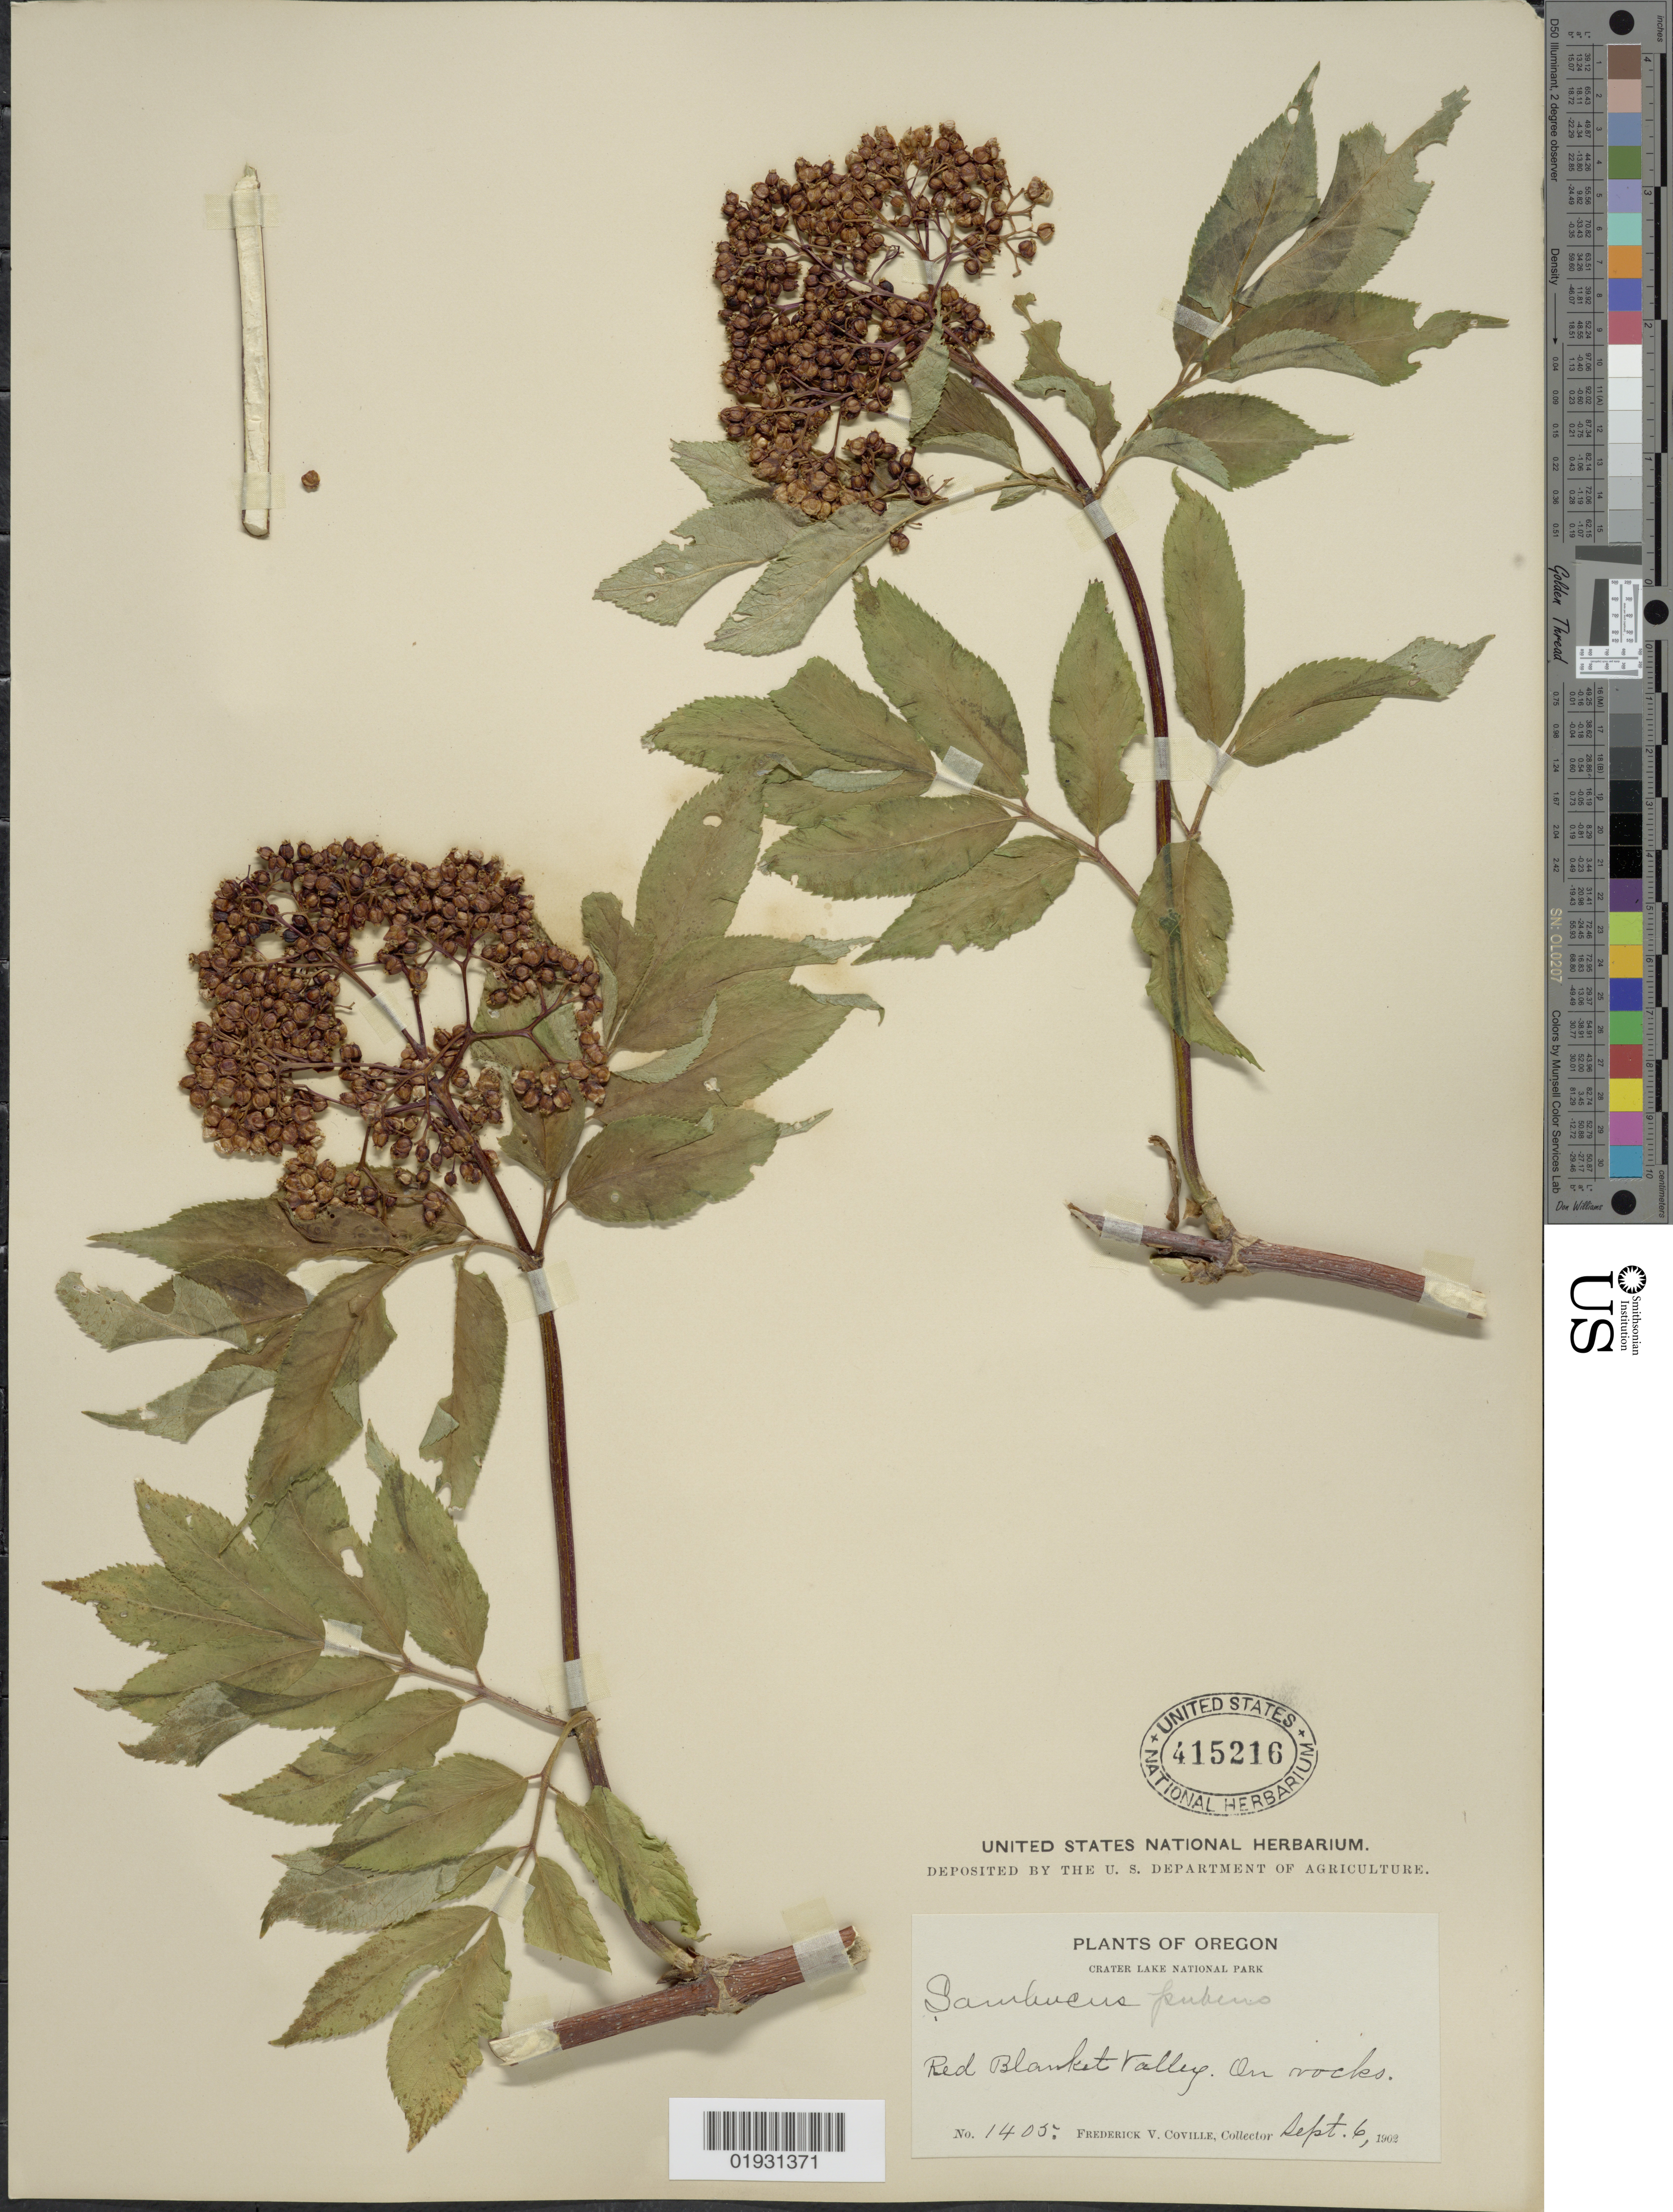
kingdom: Plantae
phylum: Tracheophyta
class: Magnoliopsida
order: Dipsacales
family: Viburnaceae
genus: Sambucus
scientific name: Sambucus racemosa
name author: L.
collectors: F. V. Coville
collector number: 1405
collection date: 1902-09-06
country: United States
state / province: Oregon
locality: Crater Lake National Park, Red Blanket Valley.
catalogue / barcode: US 415216